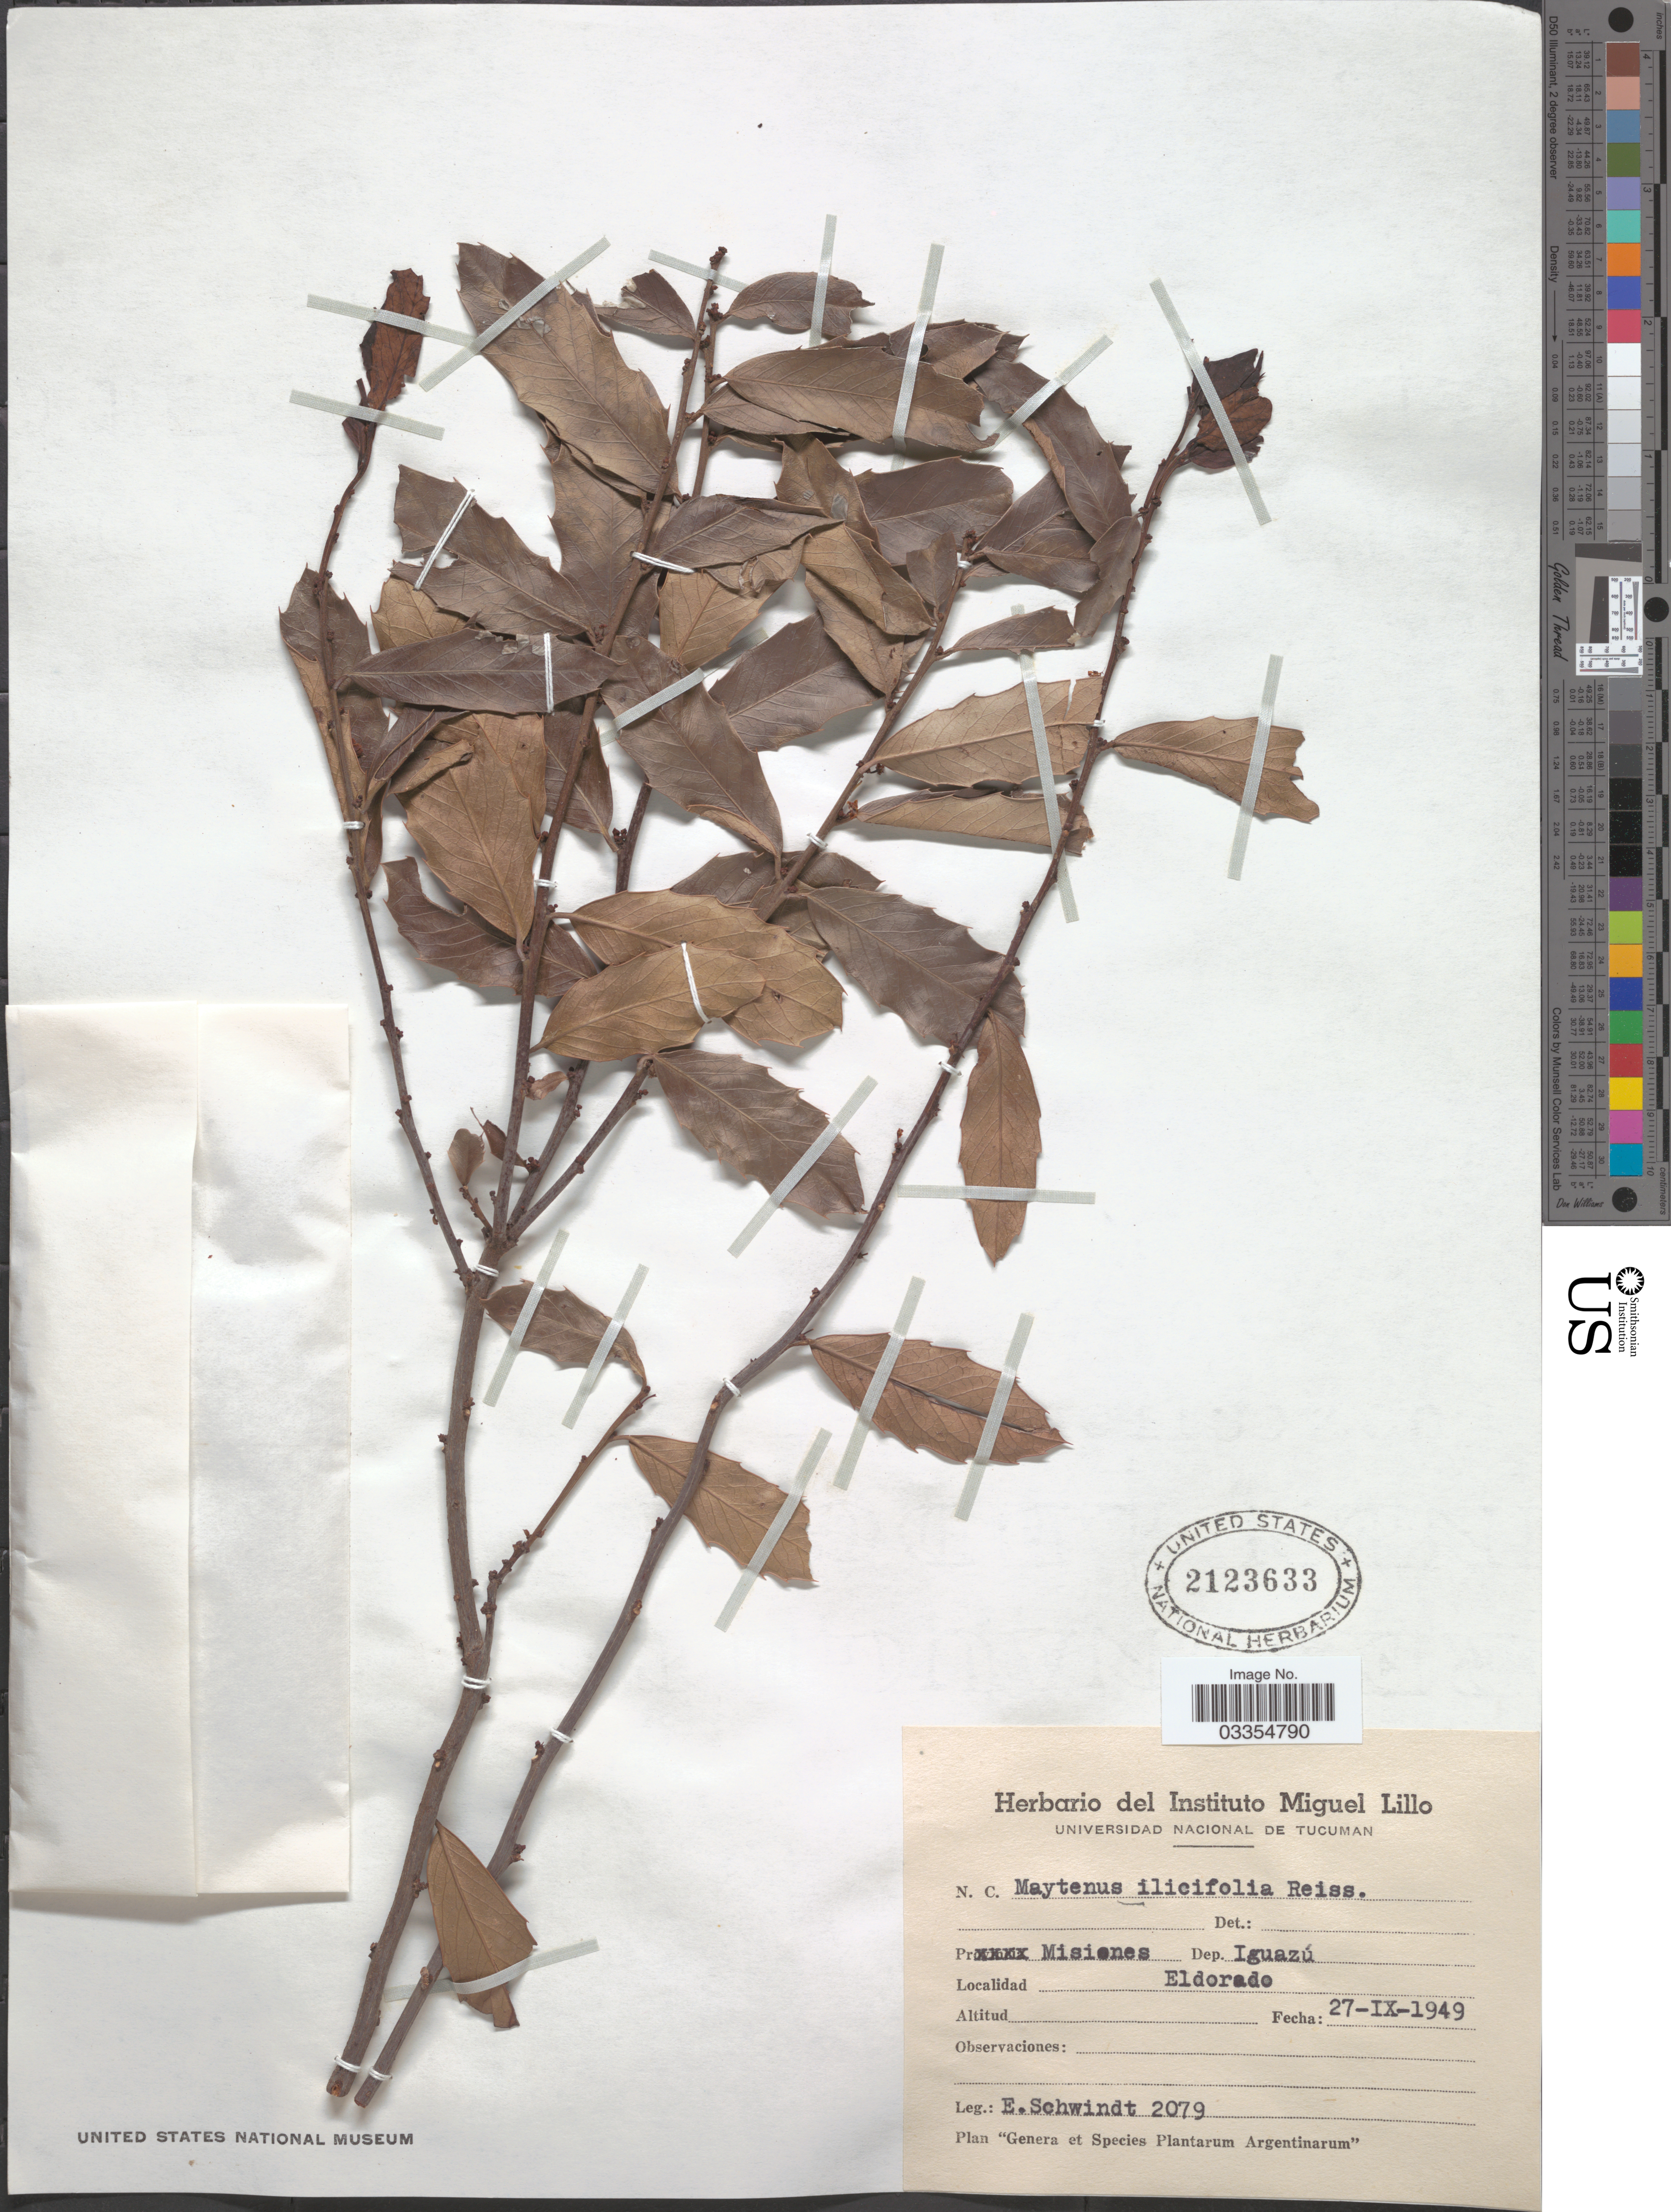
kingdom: Plantae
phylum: Tracheophyta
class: Magnoliopsida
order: Celastrales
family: Celastraceae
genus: Maytenus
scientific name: Maytenus ilicifolia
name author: (Schrad.) Planch.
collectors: E. Schwindt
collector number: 2079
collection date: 1949-09-27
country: Argentina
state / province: Misiones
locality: Dep. Iguazú. Eldorado.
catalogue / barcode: US 2123633